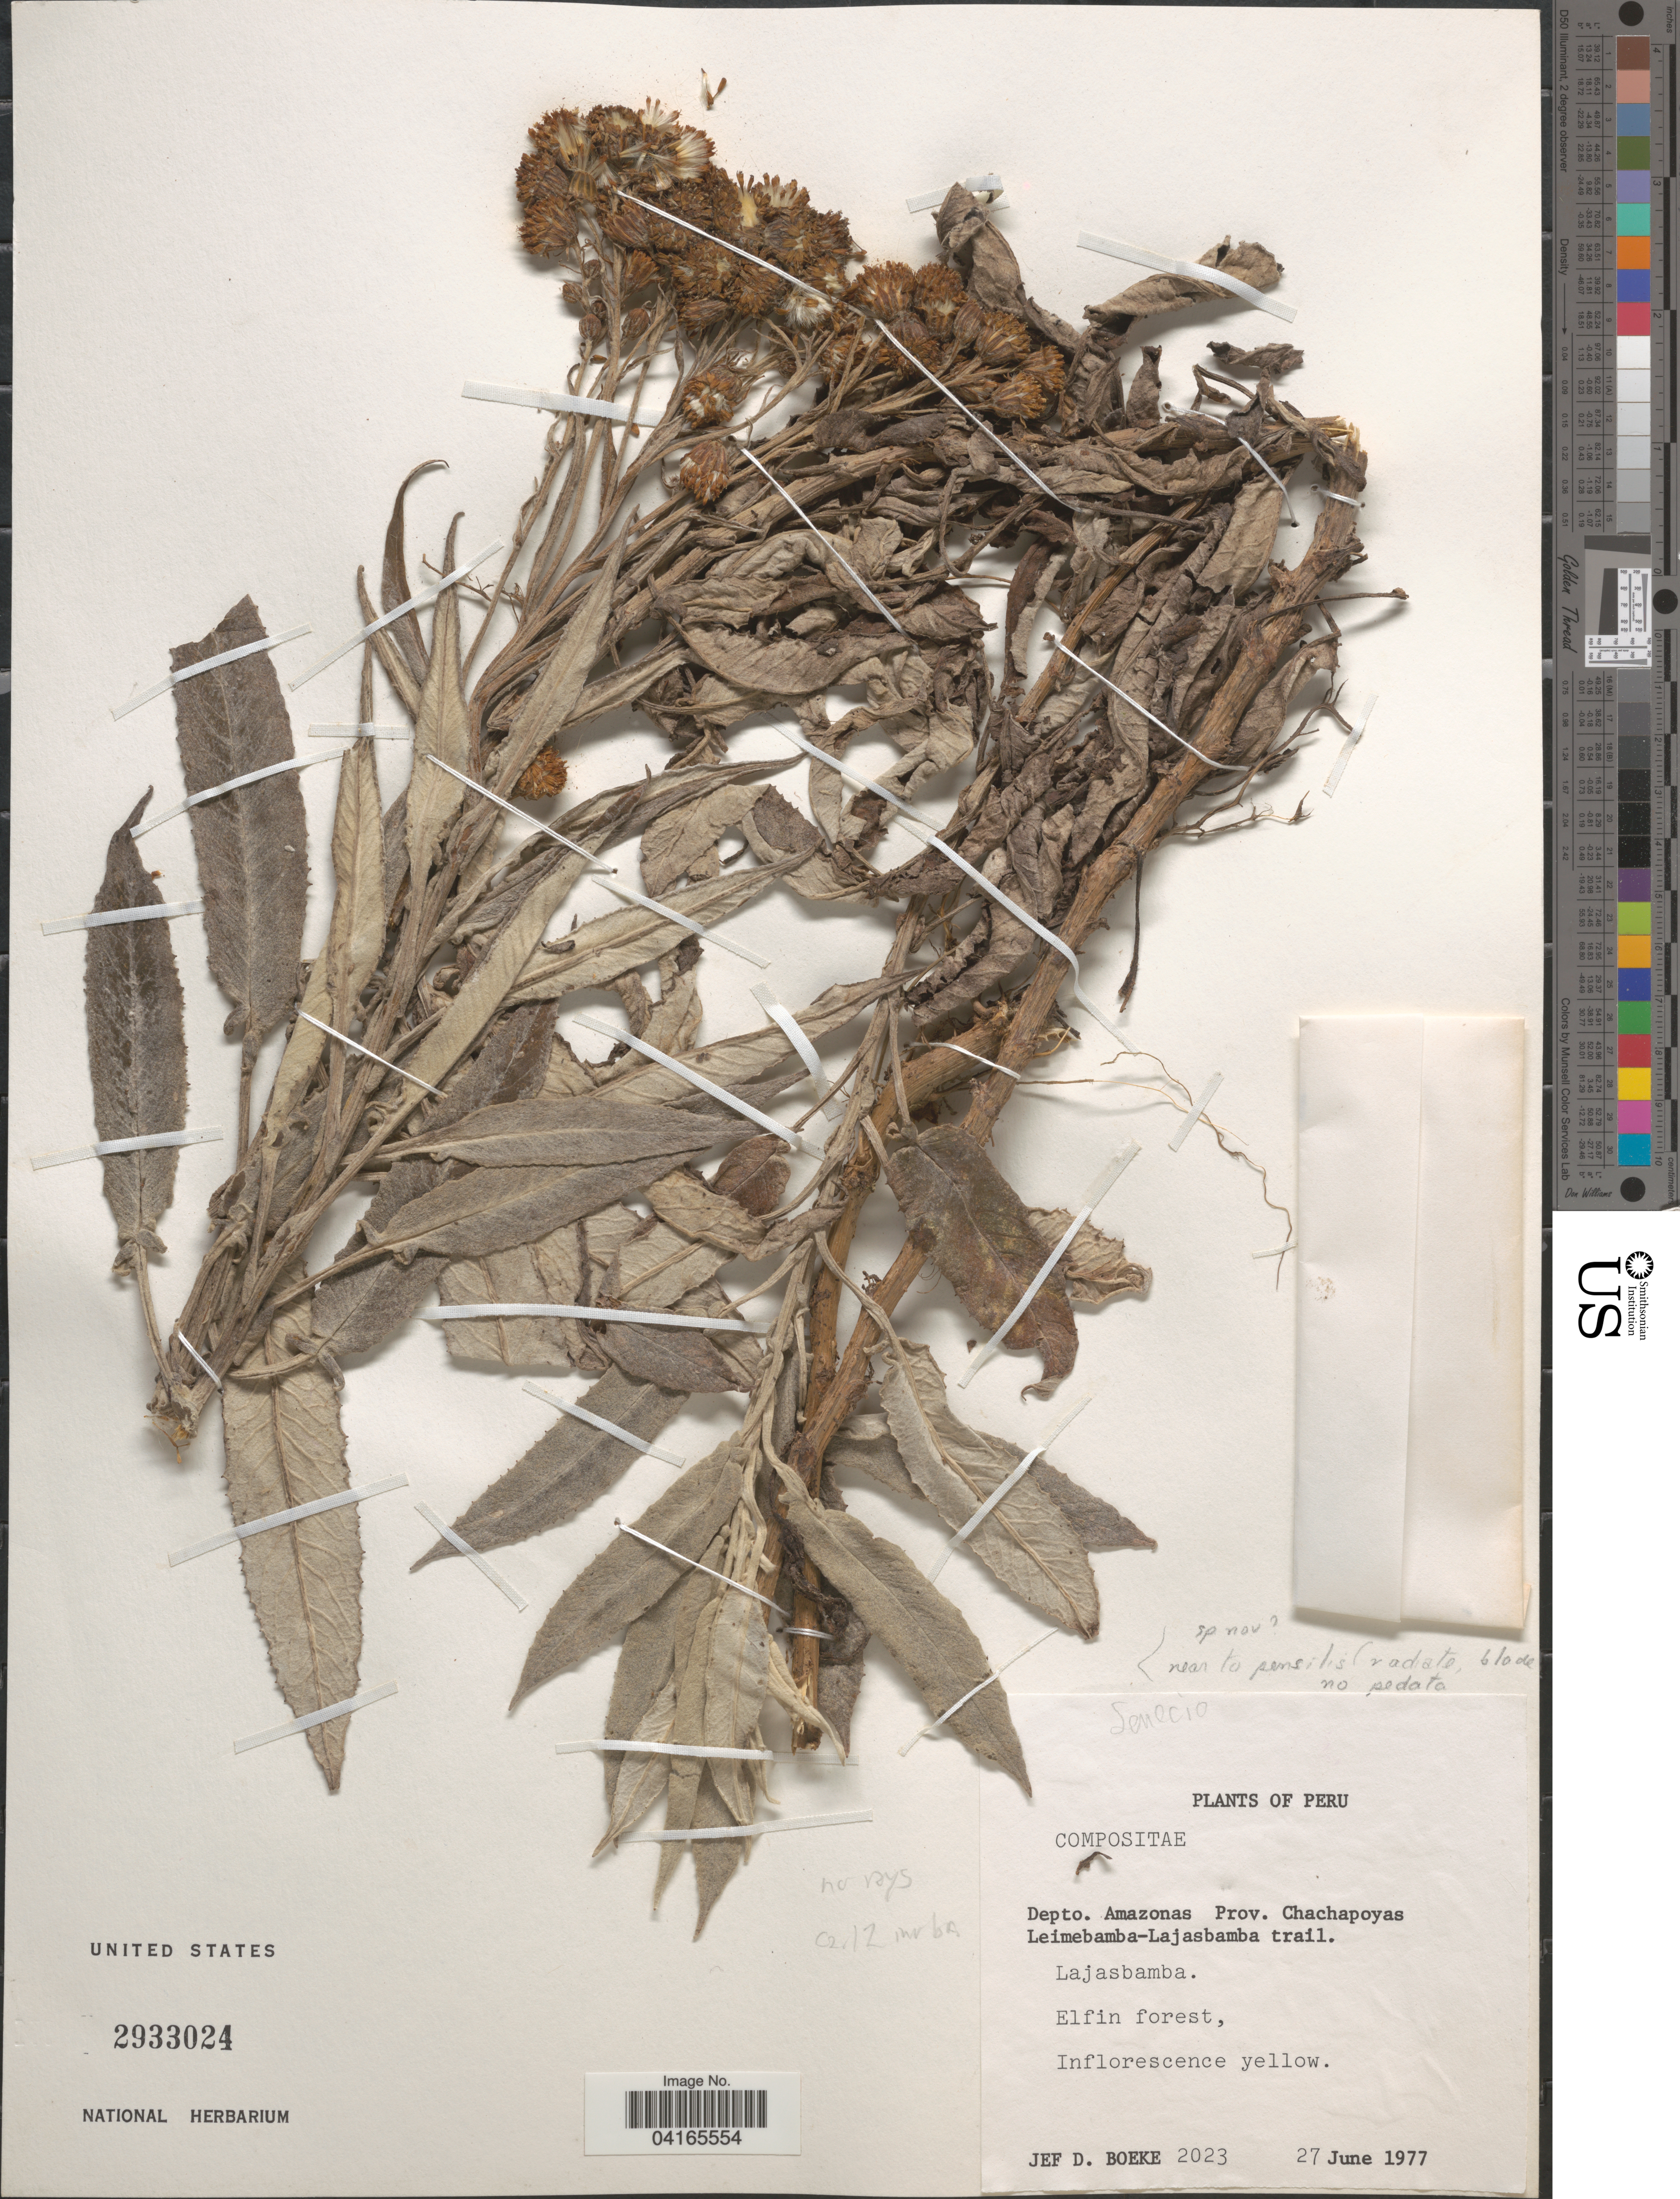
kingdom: Plantae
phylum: Tracheophyta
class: Magnoliopsida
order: Asterales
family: Asteraceae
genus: Senecio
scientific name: Senecio sp.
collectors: J. Boeke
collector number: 2023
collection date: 1977-06-27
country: Peru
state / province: Amazonas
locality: Depto. Amazonas Prov. Chachapoyas. Leimebamba-Lajasbamba trail. Lajasbamba.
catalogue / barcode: US 2933024